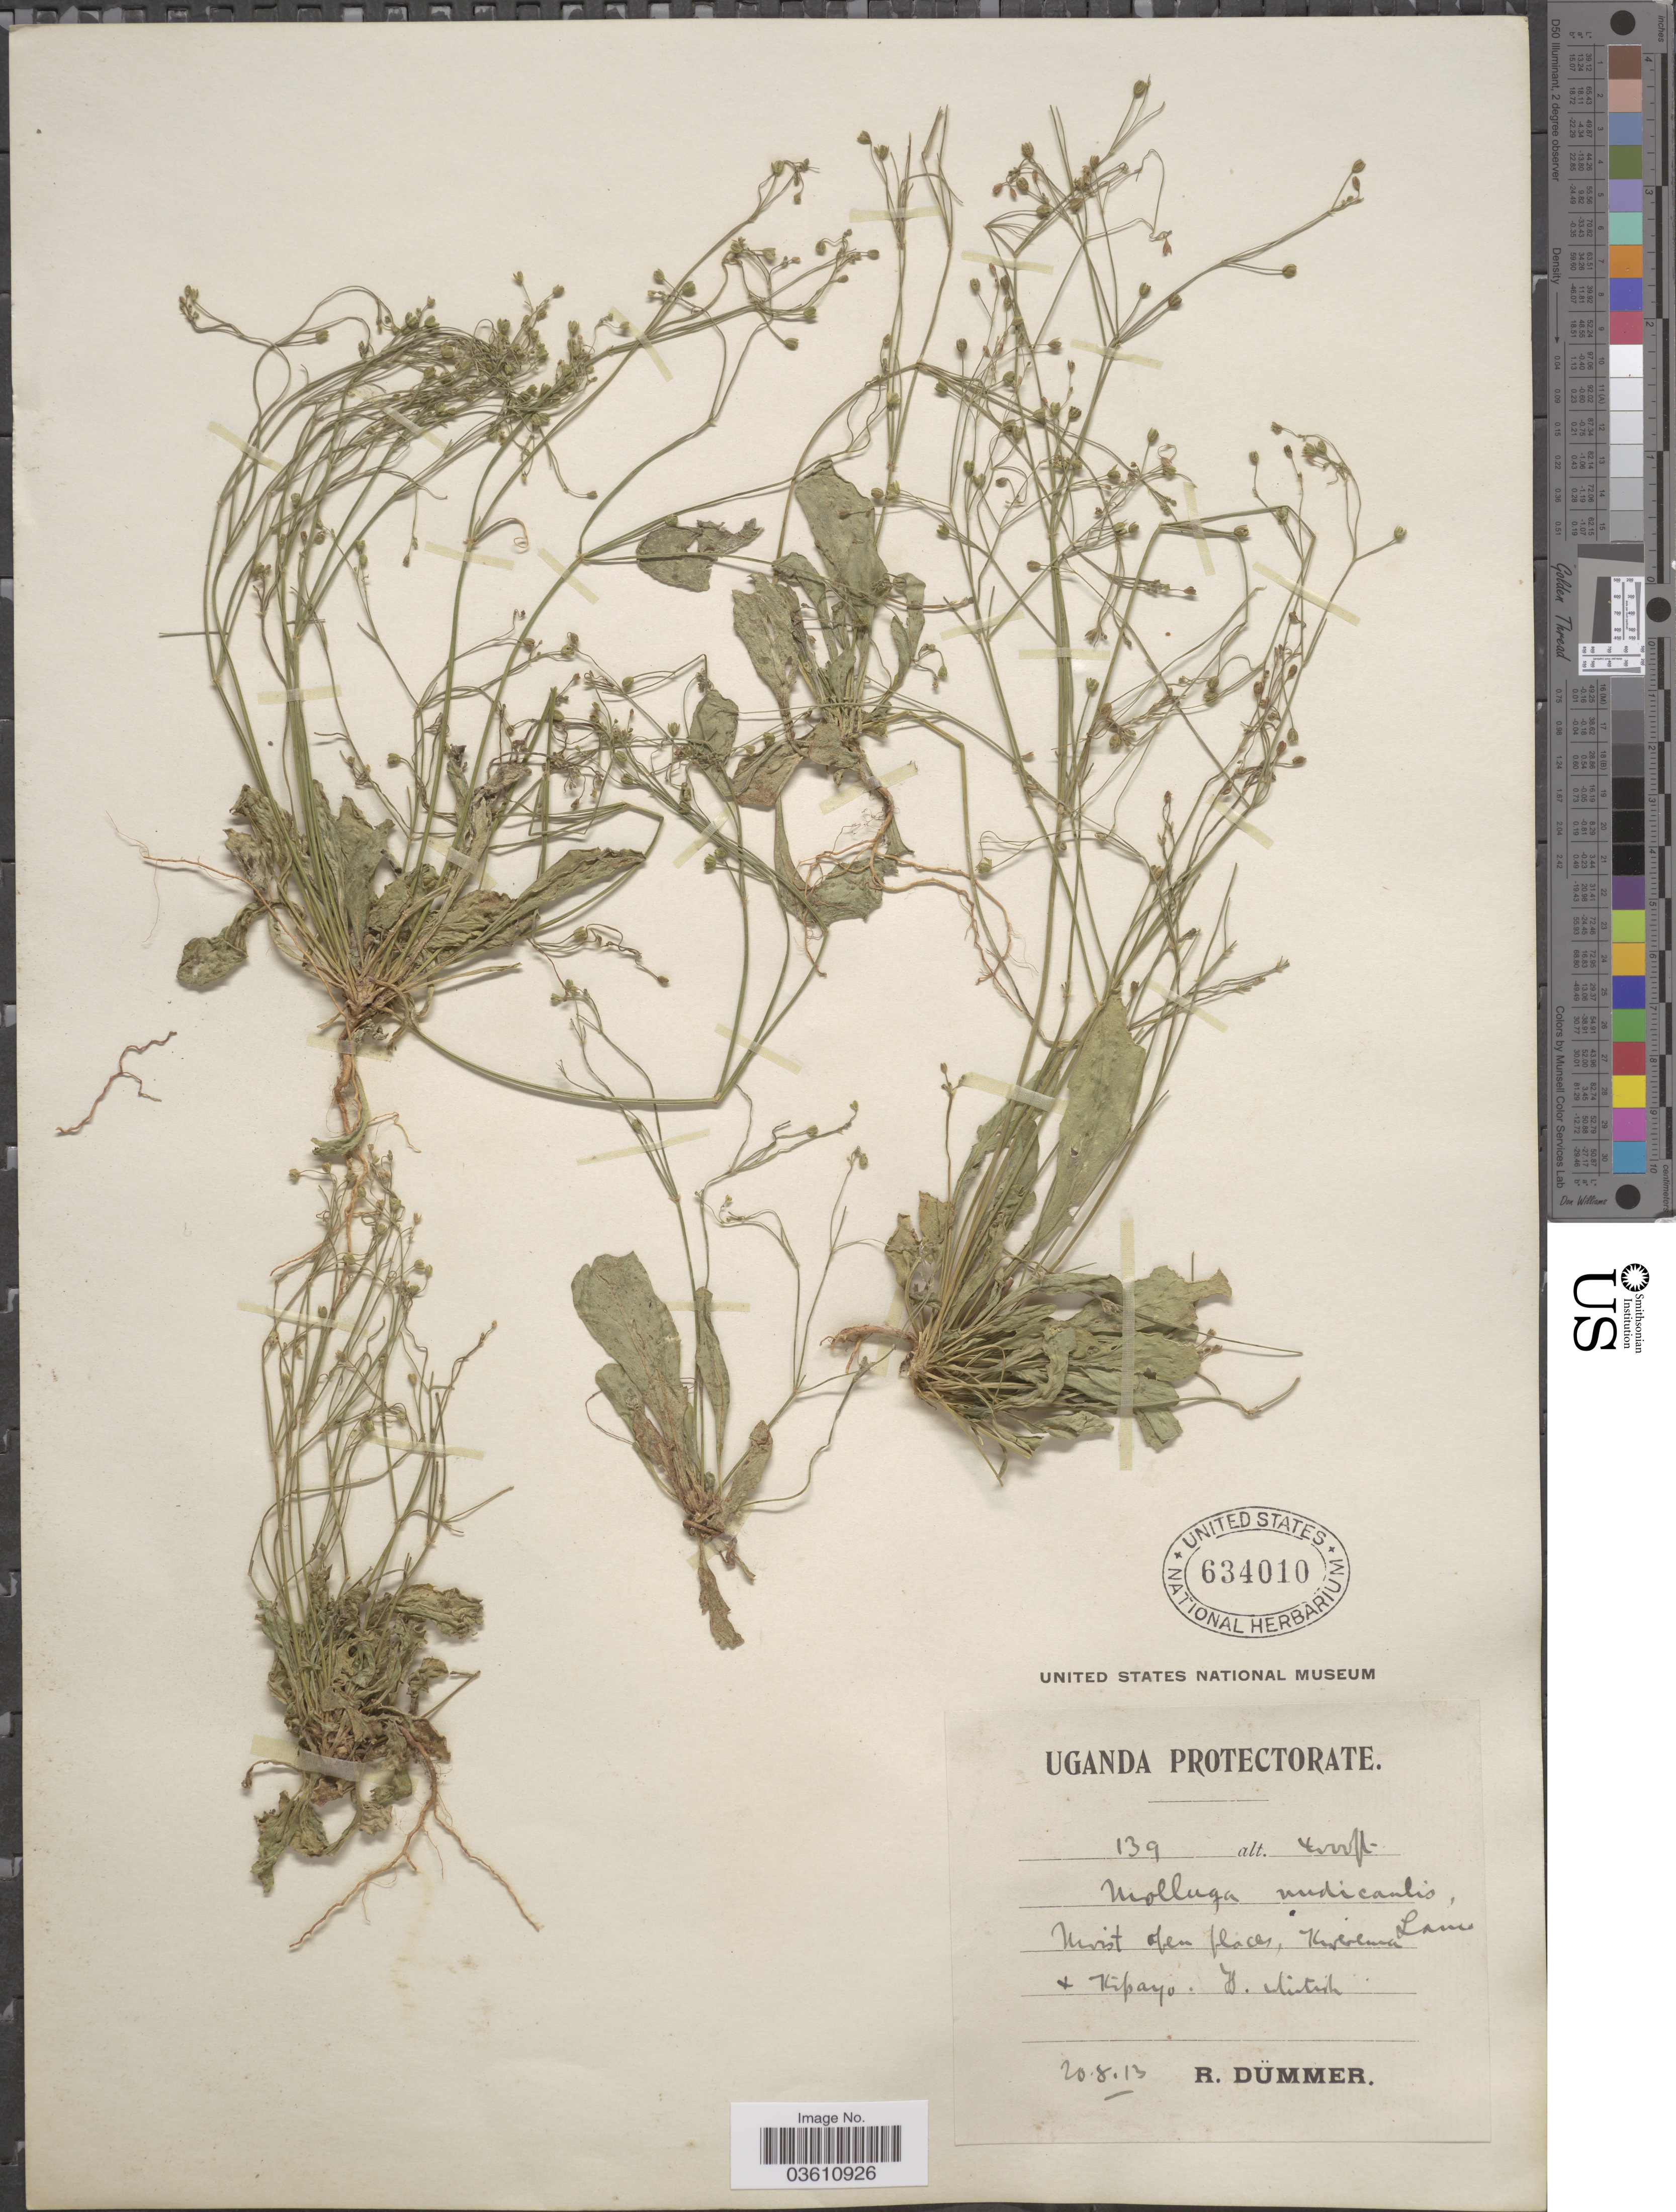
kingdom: Plantae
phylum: Tracheophyta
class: Magnoliopsida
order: Caryophyllales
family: Molluginaceae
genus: Paramollugo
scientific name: Paramollugo nudicaulis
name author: (Lam.) Thulin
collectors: R. A. Dümmer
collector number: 139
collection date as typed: Transcribed d/m/y: 20/8/13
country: Uganda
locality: Uganda Protectorate. Kirerema & Kipayo.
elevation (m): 1219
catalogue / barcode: US 634010